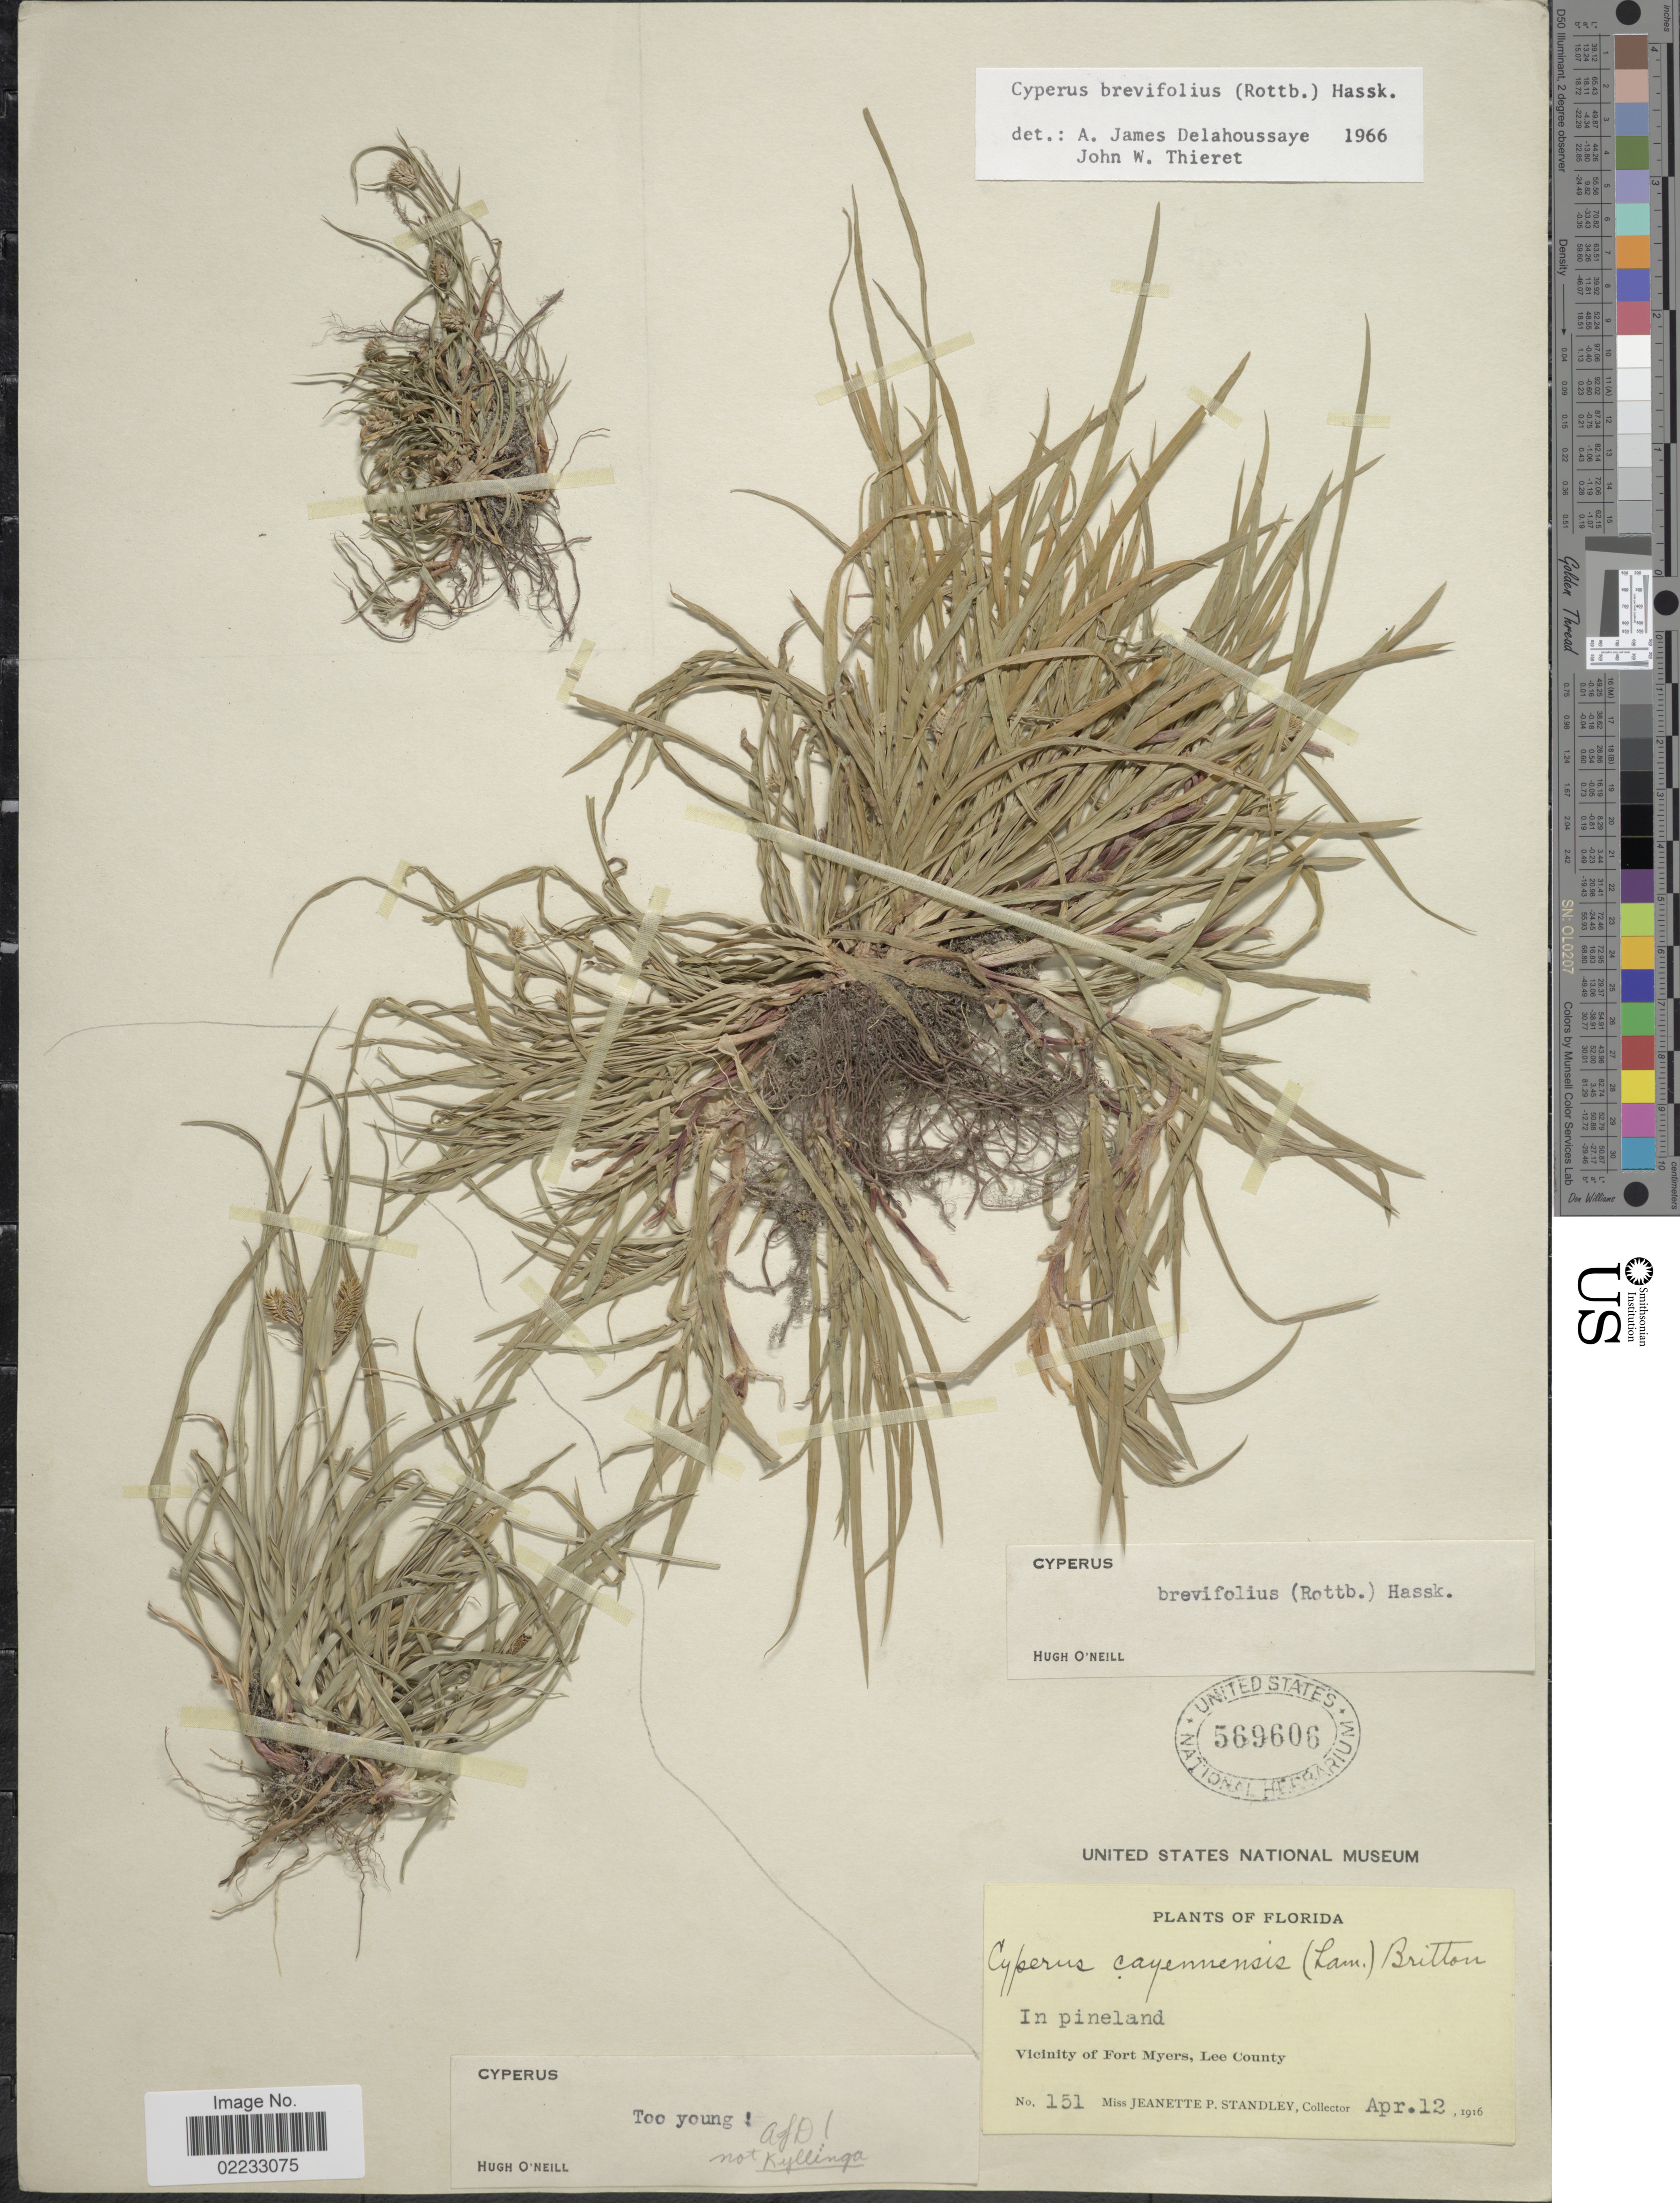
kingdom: Plantae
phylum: Tracheophyta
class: Liliopsida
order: Poales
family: Cyperaceae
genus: Cyperus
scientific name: Cyperus brevifolius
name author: (Rottb.) Hassk.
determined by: Strong, M. T., (US), Smithsonian Institution - National Museum of Natural History (UNITED STATES)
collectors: J. P. Standley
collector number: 151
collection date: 1916-04-12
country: United States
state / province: Florida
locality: Vicinity of Fort Myers, Lee County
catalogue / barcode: US 569606